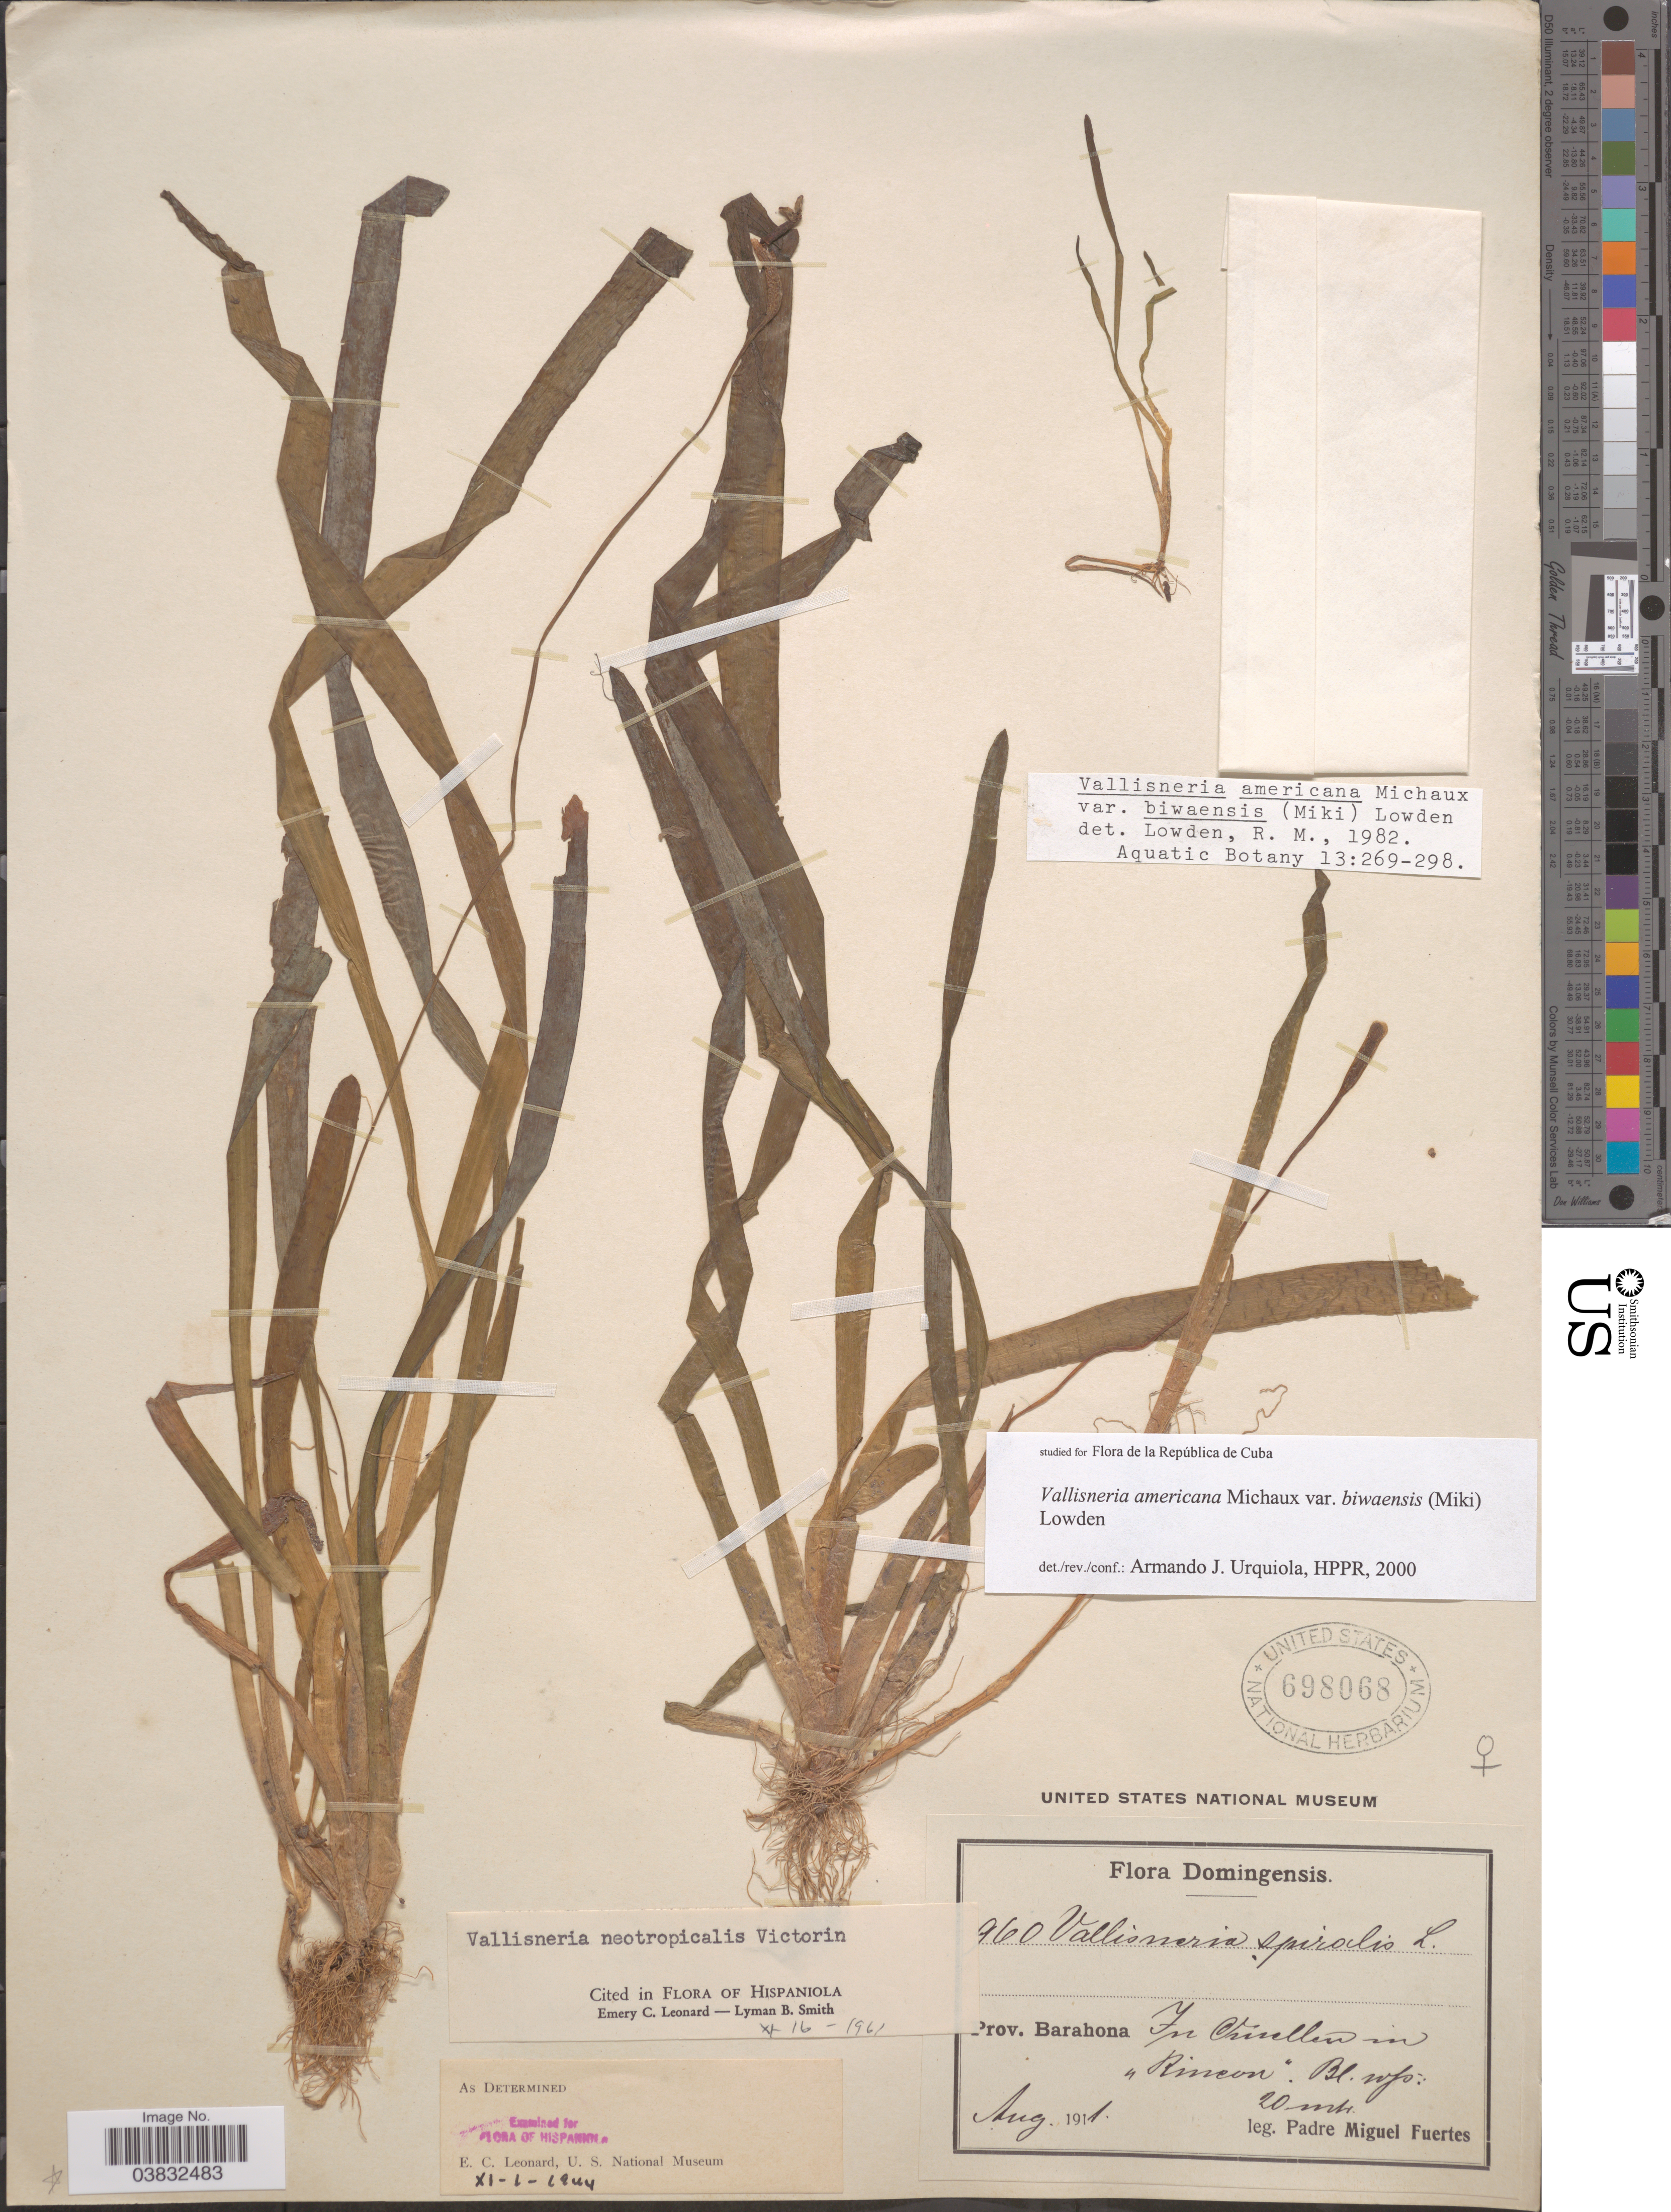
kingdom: Plantae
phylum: Tracheophyta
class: Liliopsida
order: Alismatales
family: Hydrocharitaceae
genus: Vallisneria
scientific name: Vallisneria americana var. biwaensis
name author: (Miki) Lowden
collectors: M. D. Fuertes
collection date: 1911-08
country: Dominican Republic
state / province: Barahona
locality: Domongensis. In Chinllen [interpreted] in "Rincon".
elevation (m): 20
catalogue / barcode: US 698068